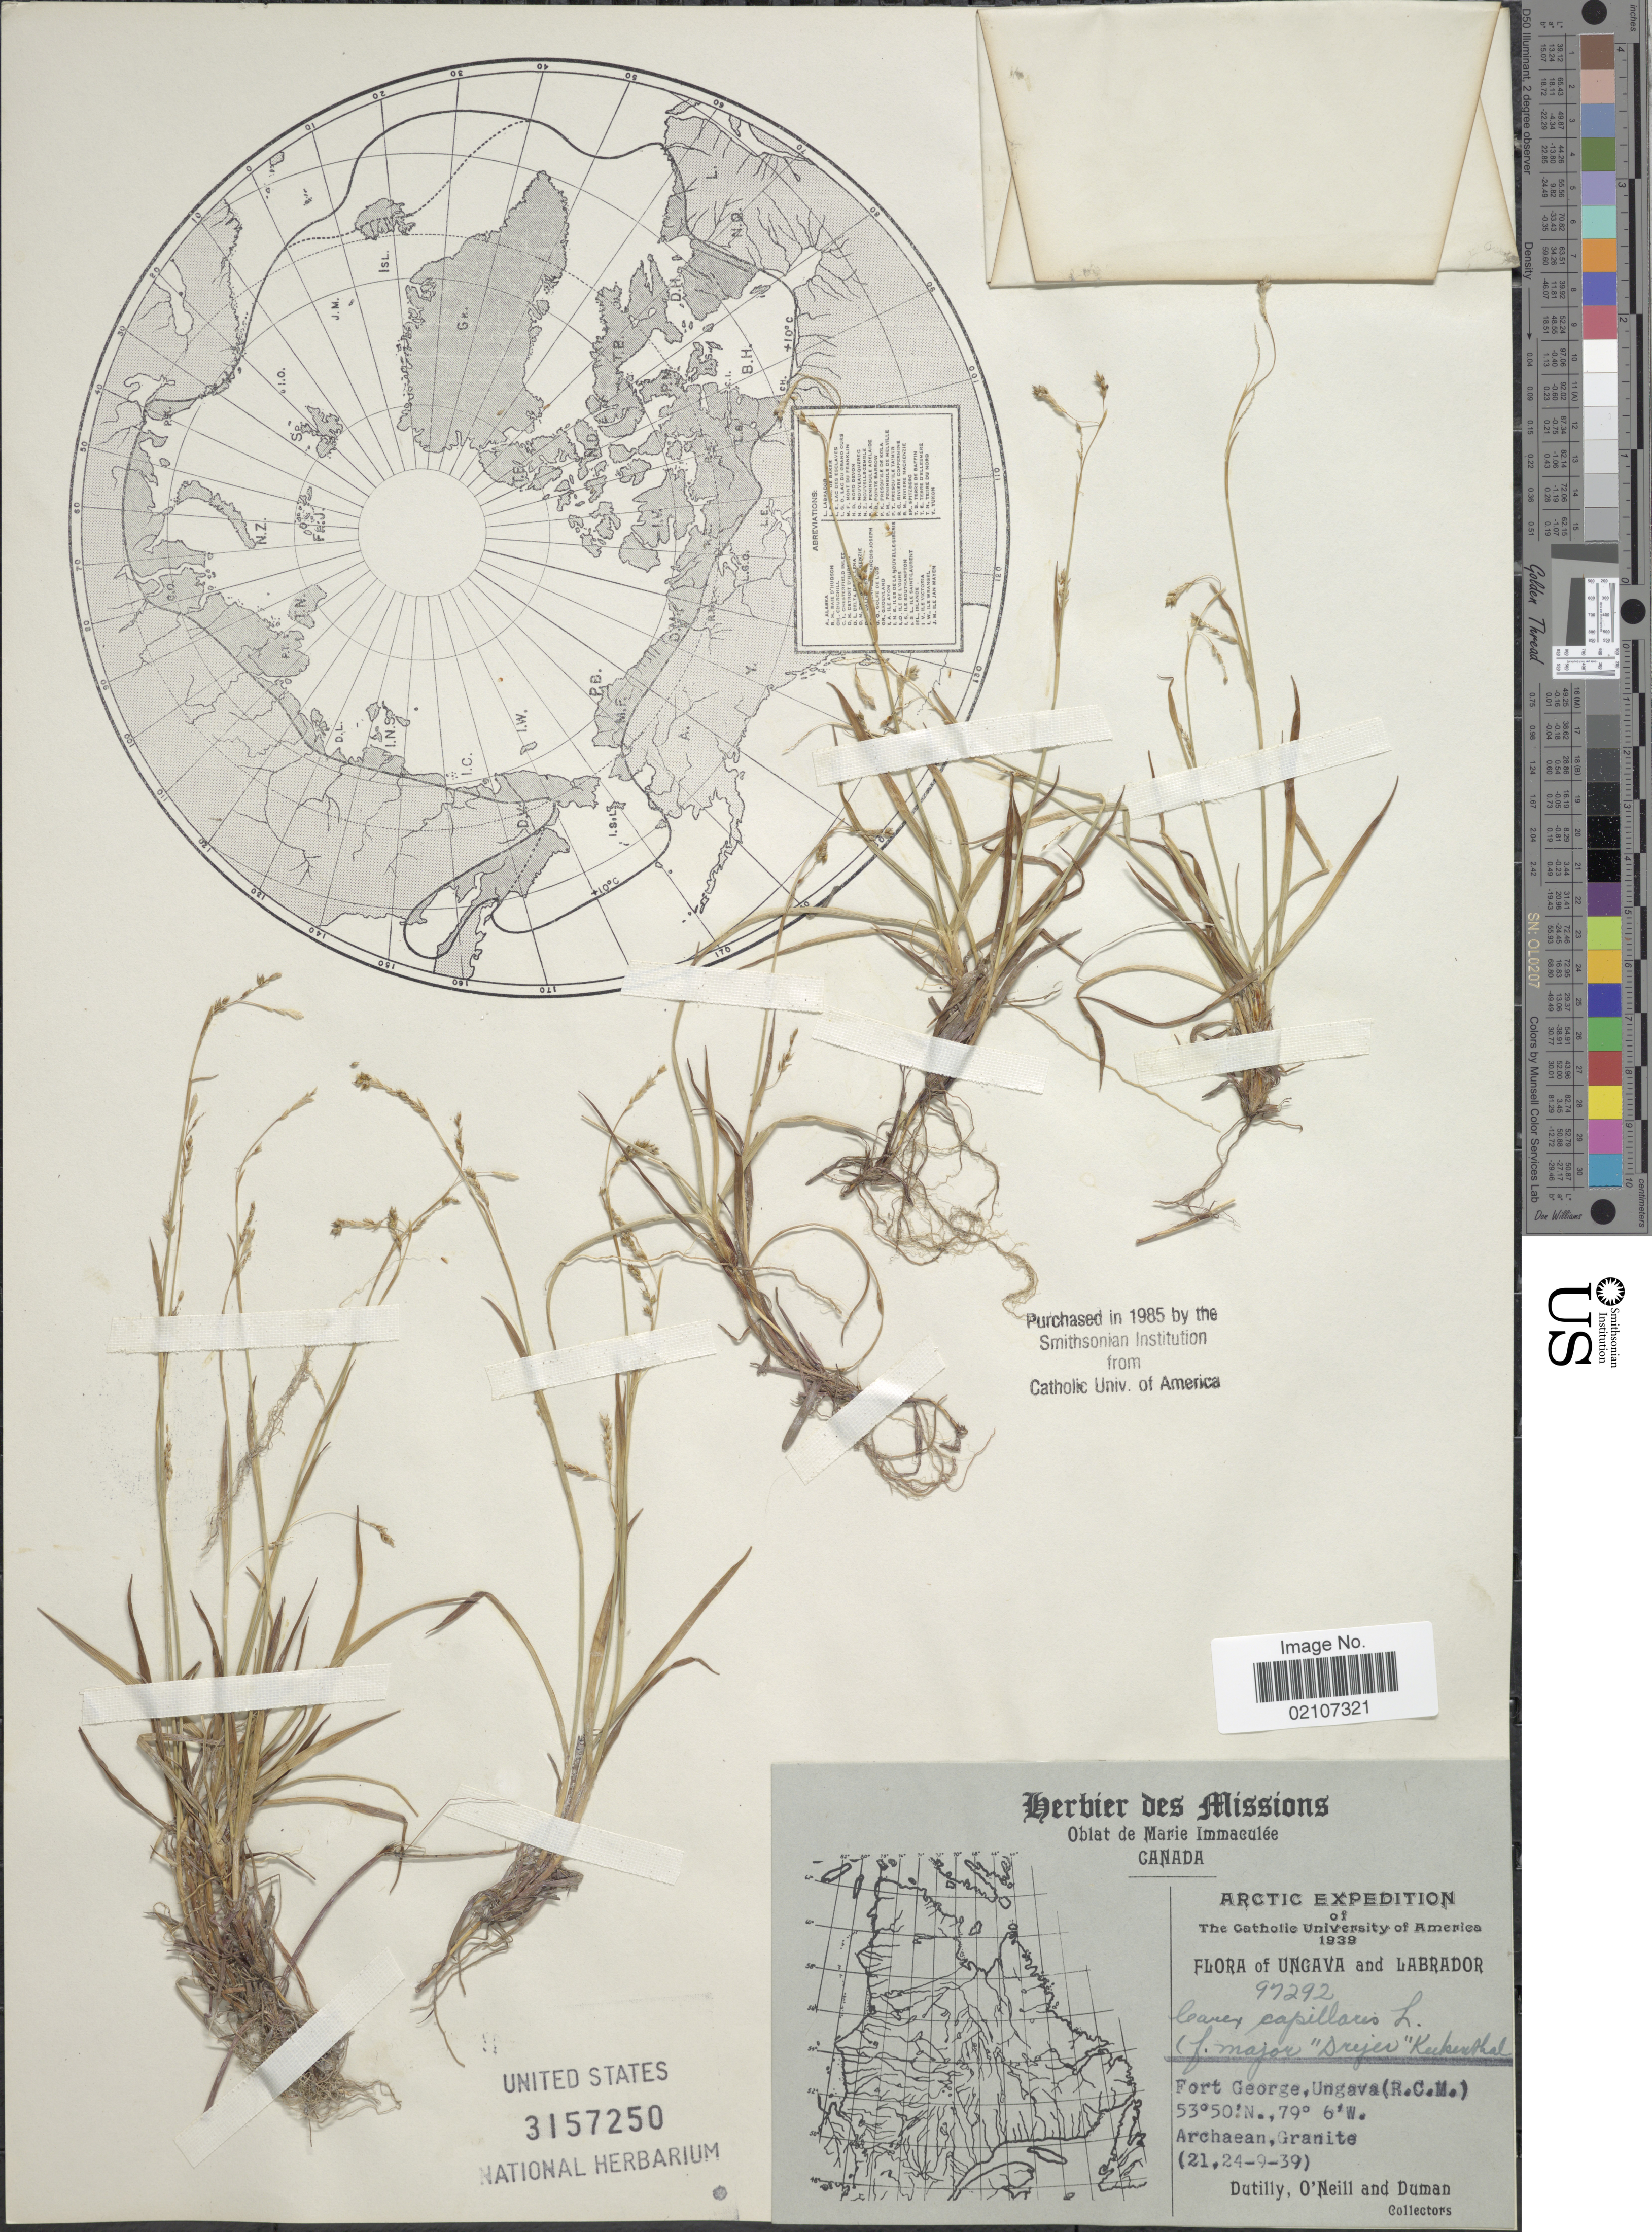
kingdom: Plantae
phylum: Tracheophyta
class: Liliopsida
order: Poales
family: Cyperaceae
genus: Carex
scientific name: Carex capillaris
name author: L.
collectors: -. Dutilly, O' Neill & -. Duman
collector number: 97292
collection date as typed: Transcribed d/m/y: 21/9/39 to 24/9/39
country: Canada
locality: Ungava and Labrador. Fort George, Ungava ( R.C.M.)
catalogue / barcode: US 3157250